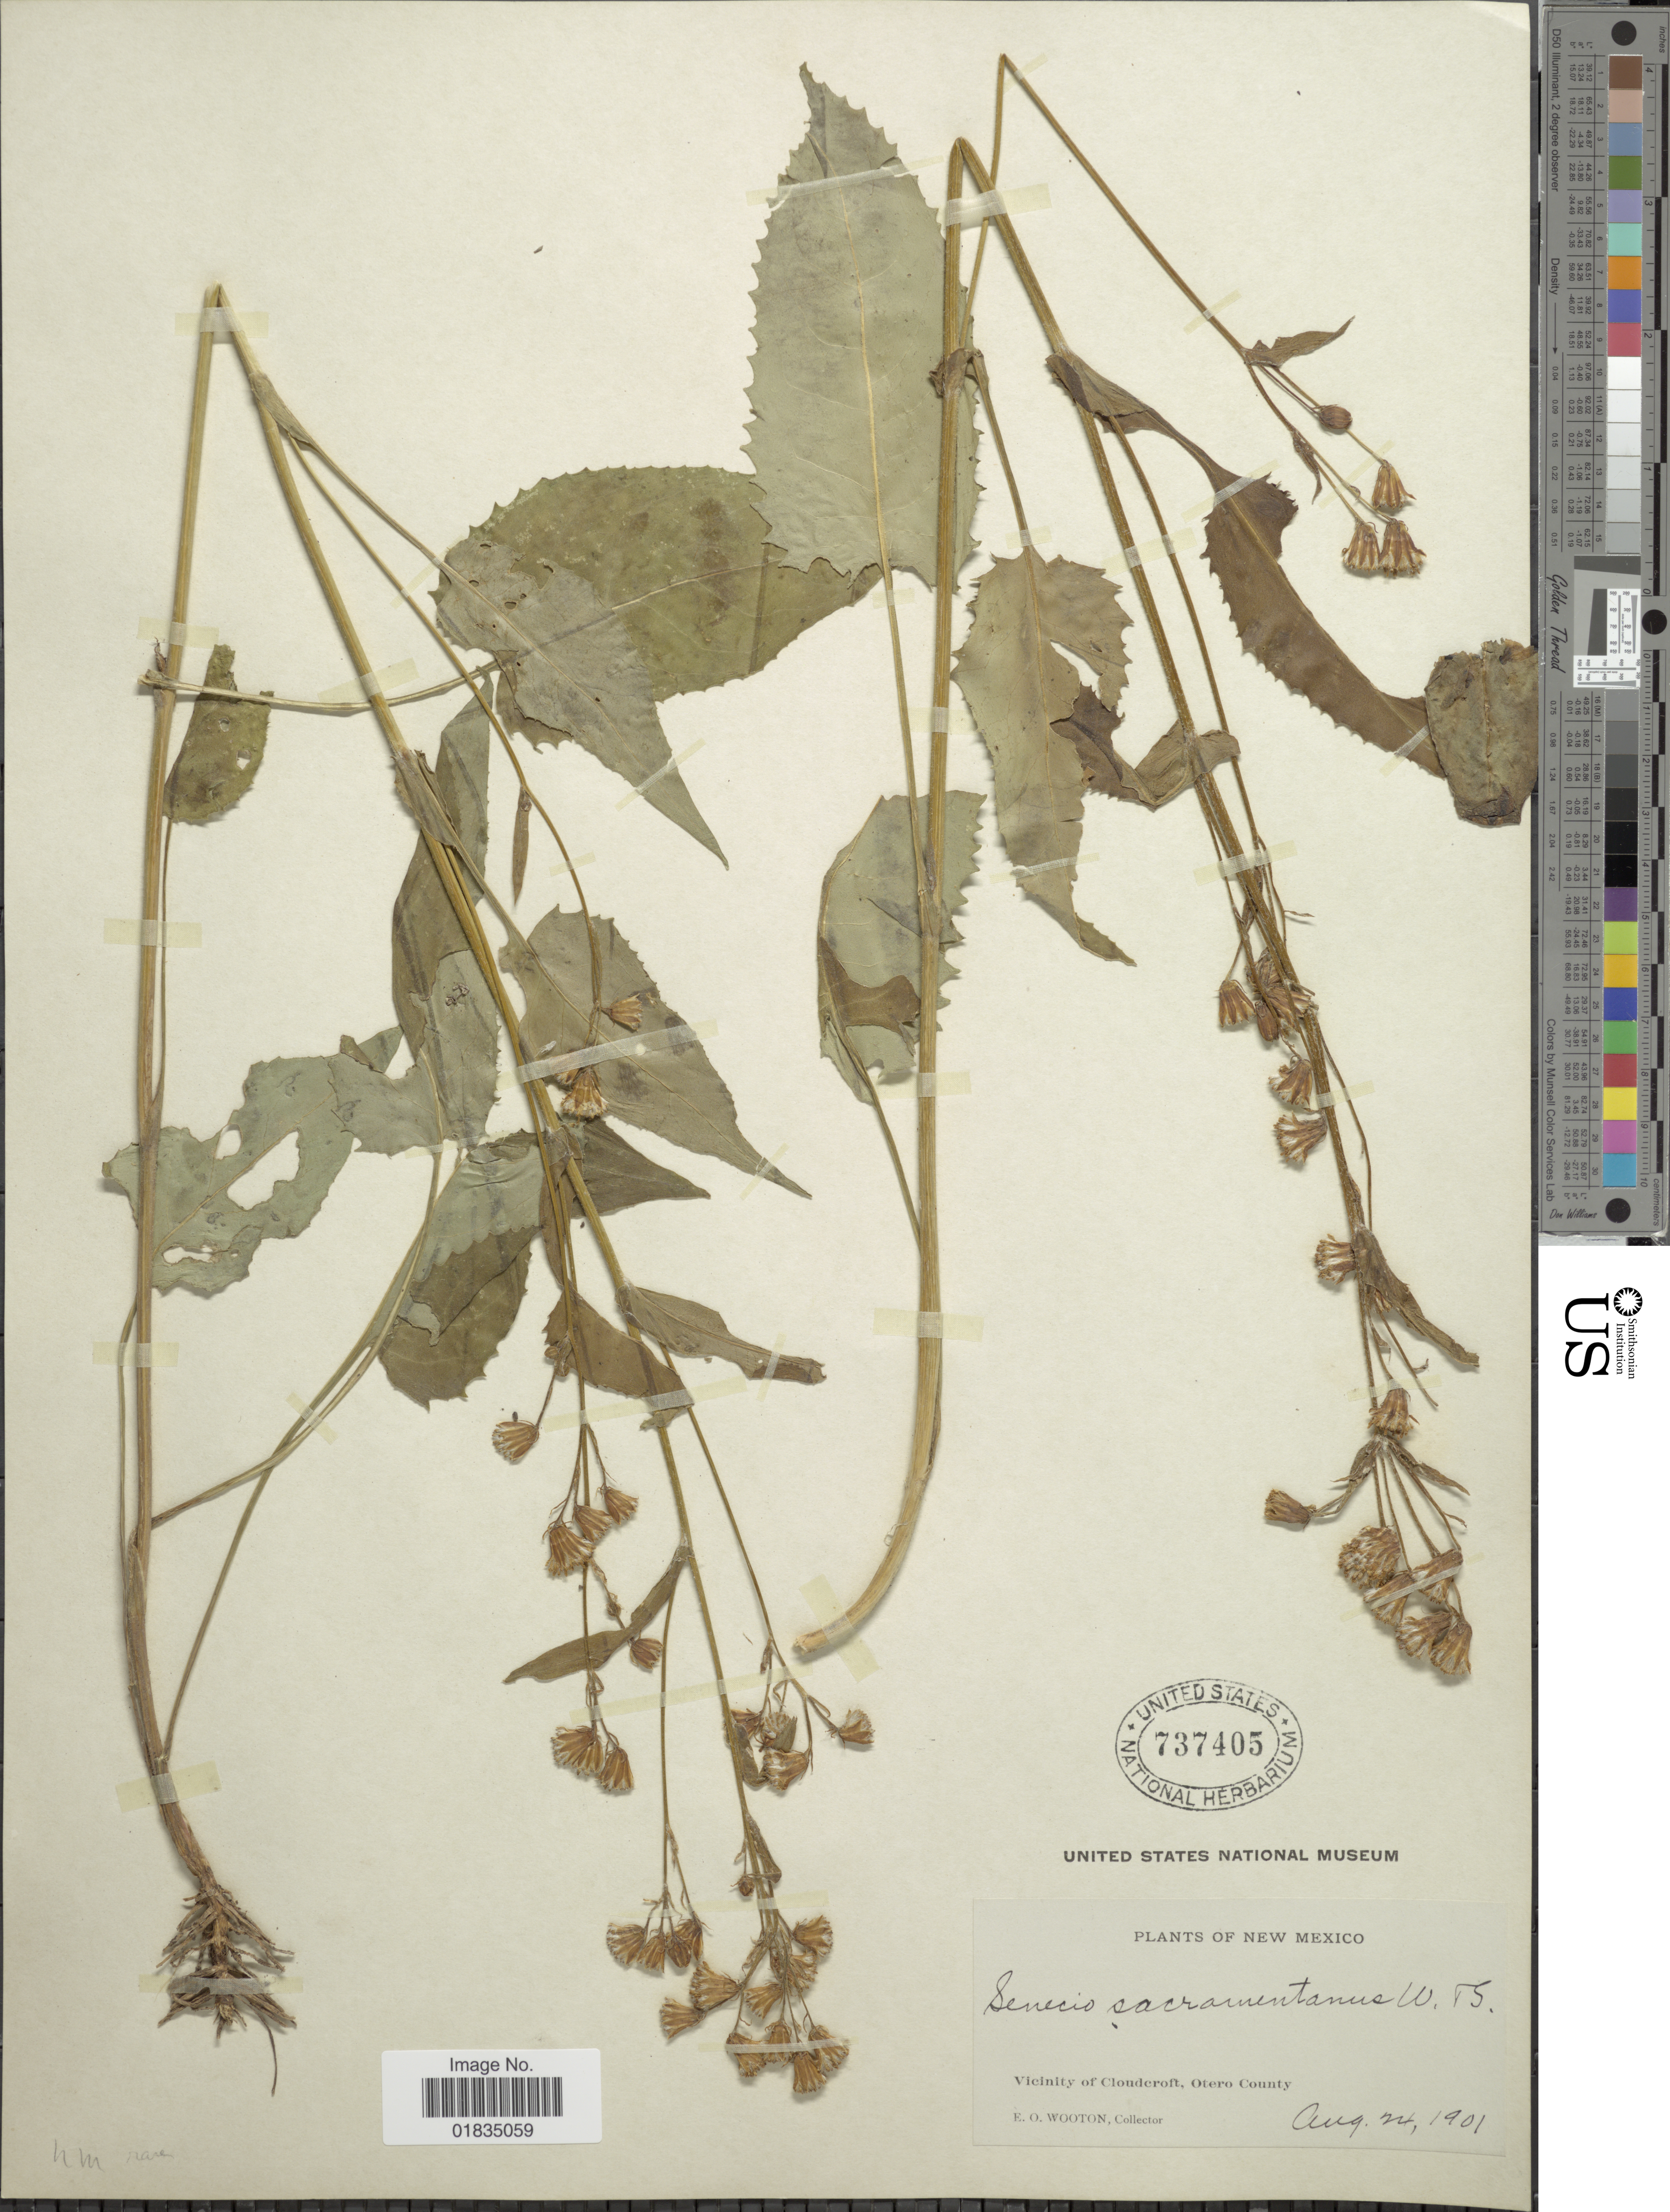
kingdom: Plantae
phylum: Tracheophyta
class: Magnoliopsida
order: Asterales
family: Asteraceae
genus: Senecio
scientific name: Senecio sacramentanus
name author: Wooton & Standl.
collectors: E. O. Wooton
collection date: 1901-08-24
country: United States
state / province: New Mexico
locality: Vicinity of Cloudercroft, Otero County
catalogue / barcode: US 737405